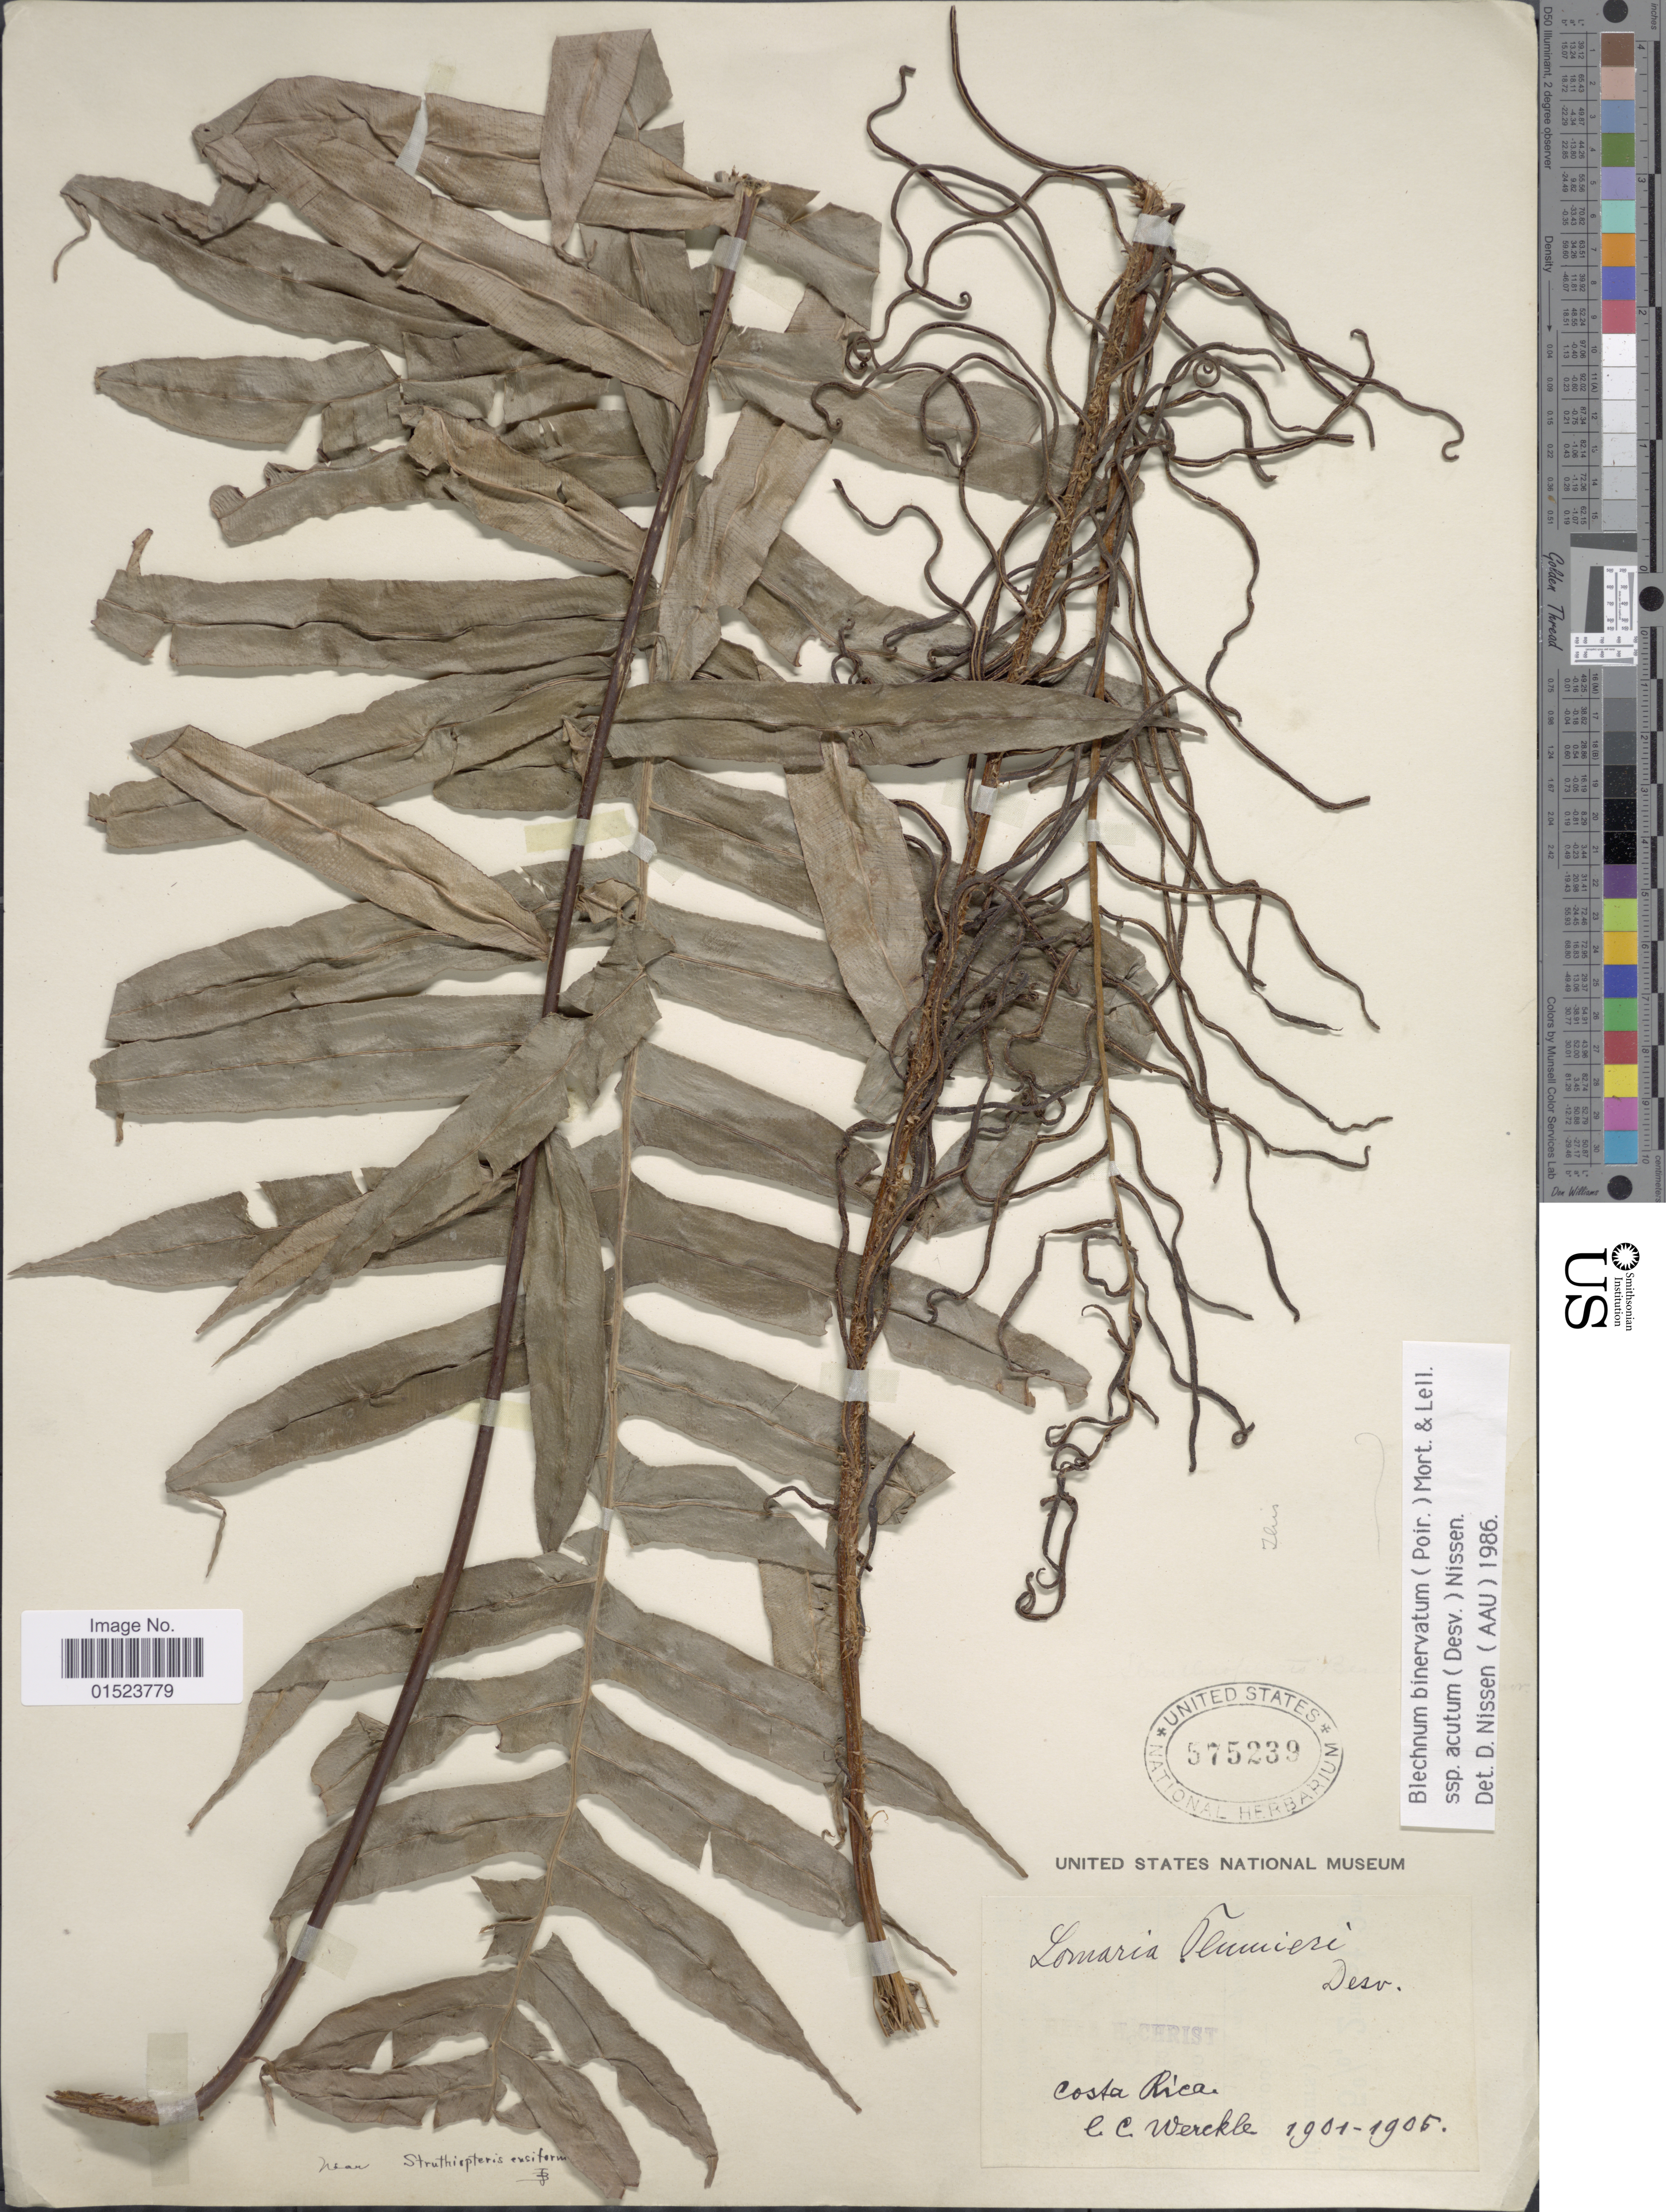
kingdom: Plantae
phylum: Tracheophyta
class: Polypodiopsida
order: Polypodiales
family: Blechnaceae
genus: Blechnum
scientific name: Blechnum ensiforme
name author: (Liebm.) C. Chr.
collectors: C. C Wercklé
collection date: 1901/1905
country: Costa Rica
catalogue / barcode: US 575239